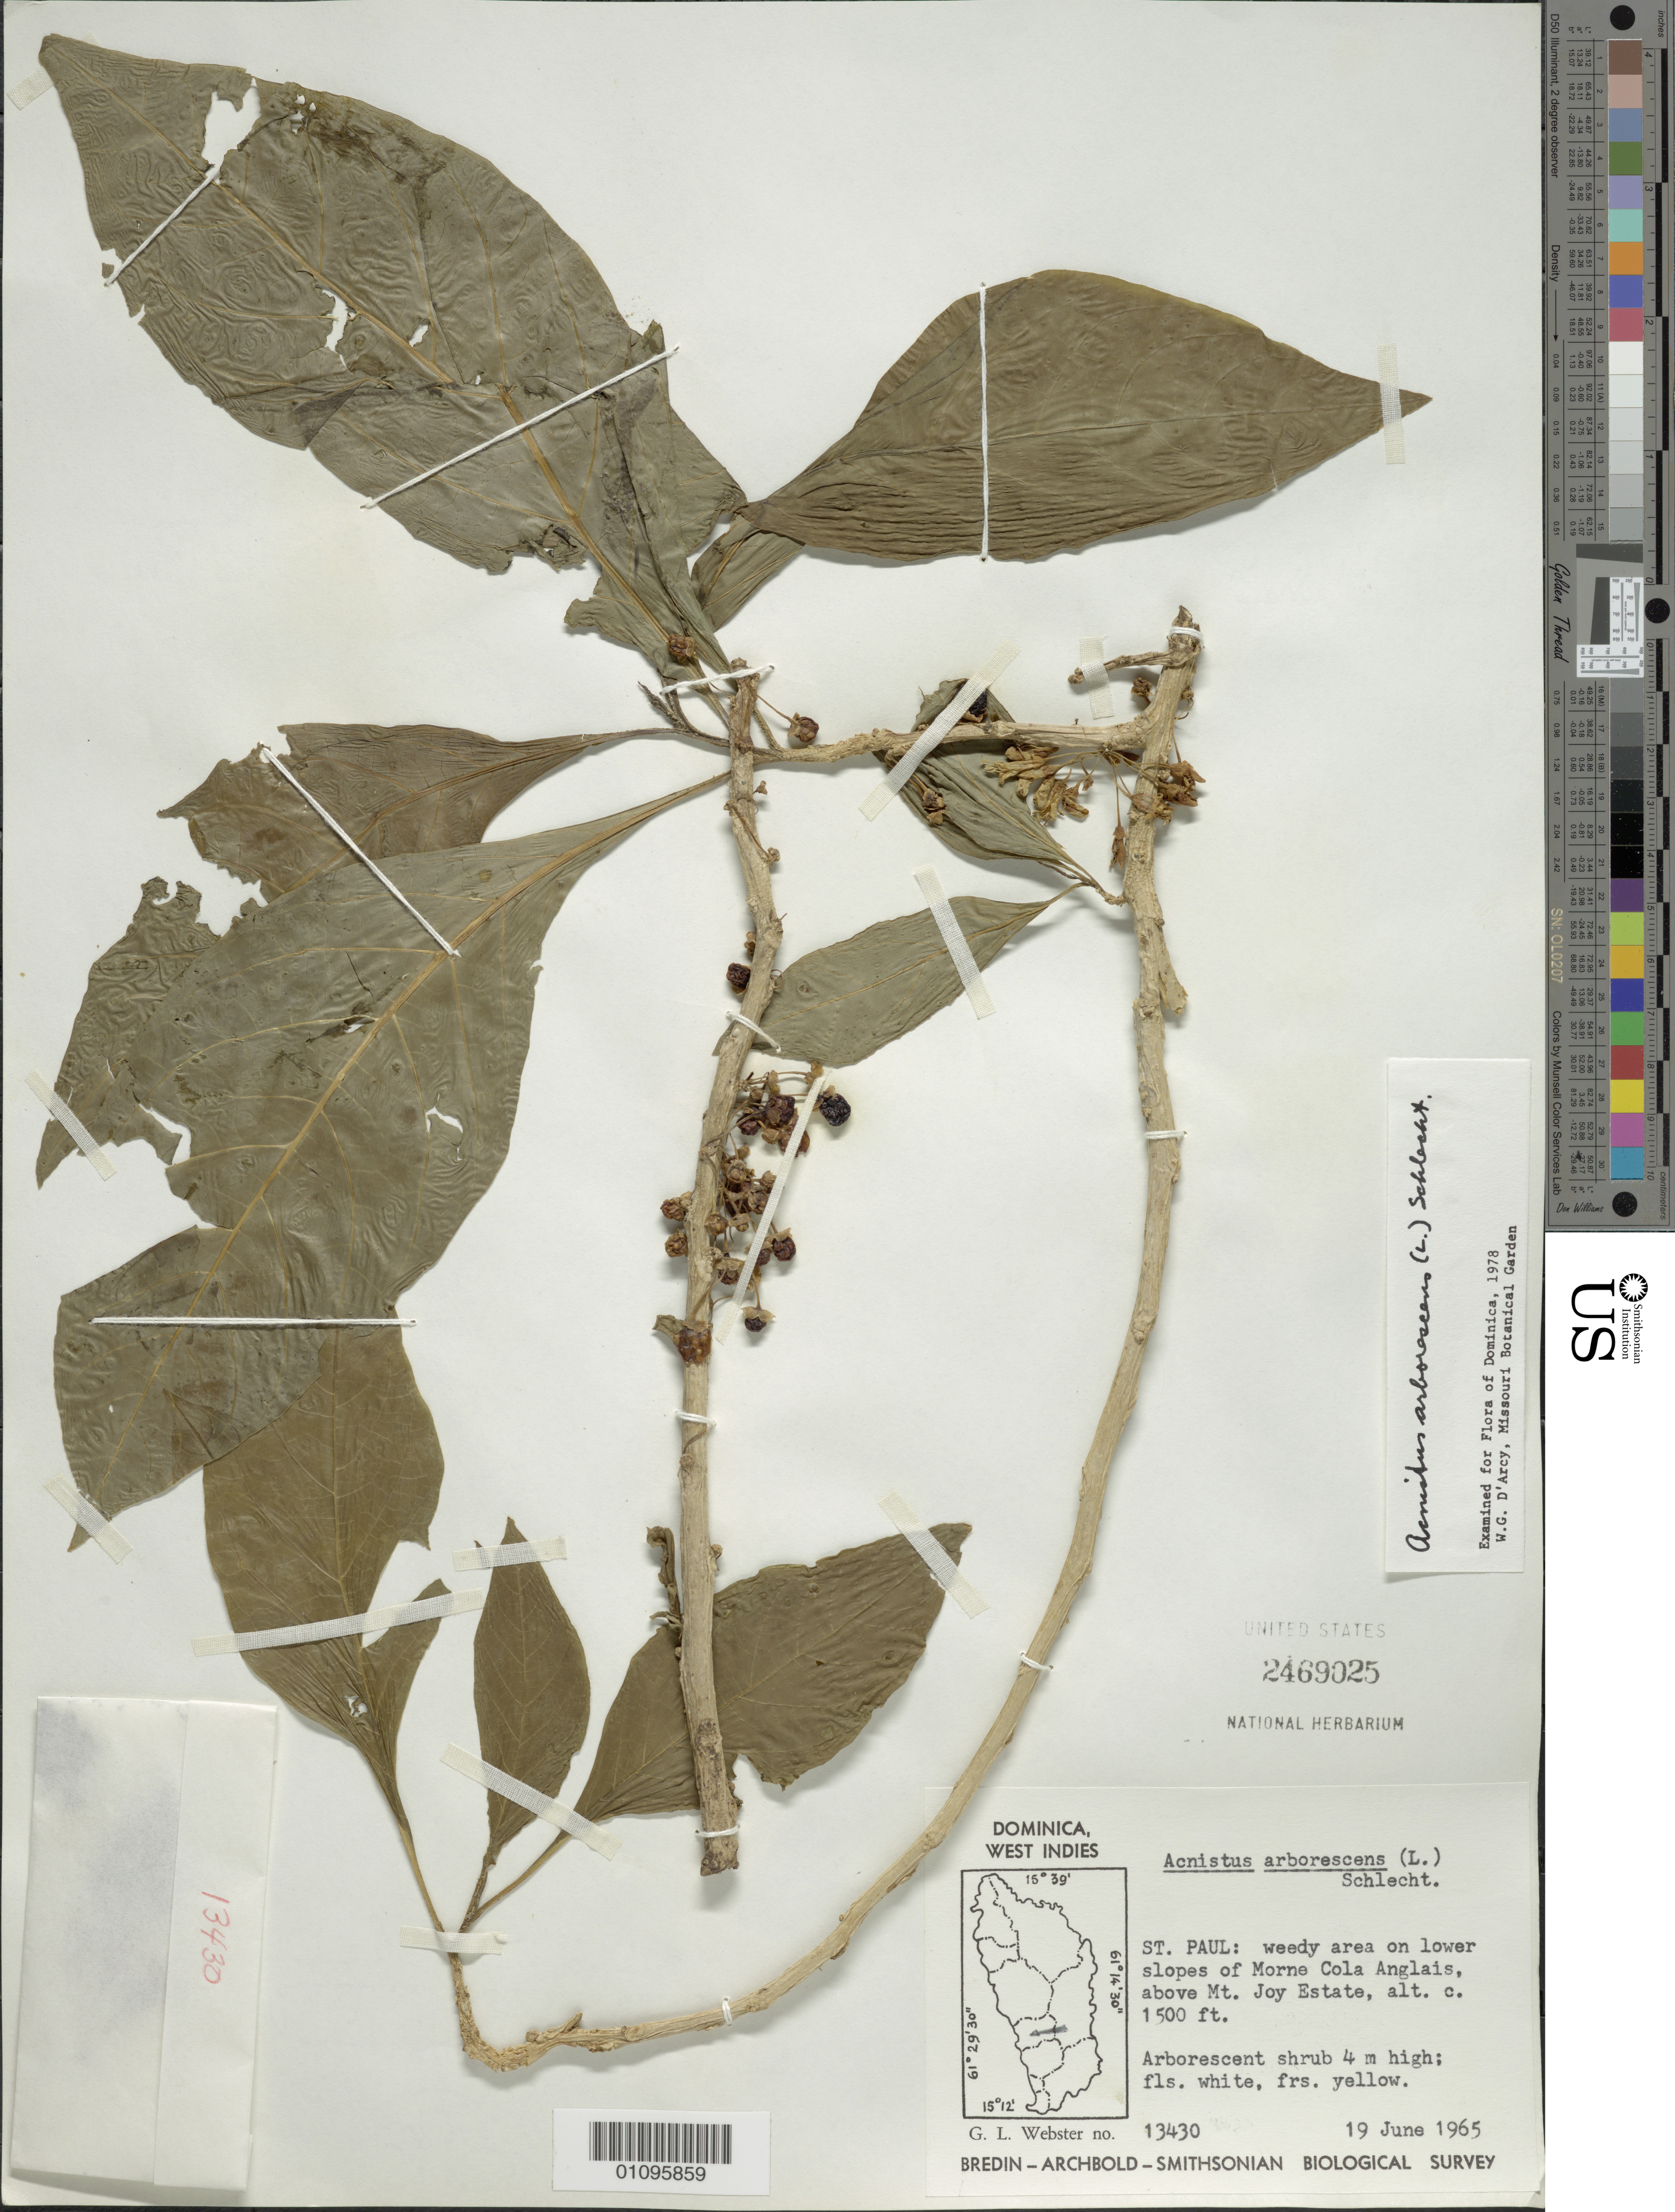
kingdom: Plantae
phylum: Tracheophyta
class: Magnoliopsida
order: Solanales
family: Solanaceae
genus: Acnistus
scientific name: Acnistus arborescens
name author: (L.) Schltdl.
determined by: D'Arcy, W. G.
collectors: G. L. Webster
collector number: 13430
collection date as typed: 19 Jun 1965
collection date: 1965-06-19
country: Dominica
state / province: St. Paul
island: Dominica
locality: Morne Cola Anglais, lower slopes; above Mt. Joy Estate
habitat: Weedy area on lower slopes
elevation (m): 457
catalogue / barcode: US 2469025